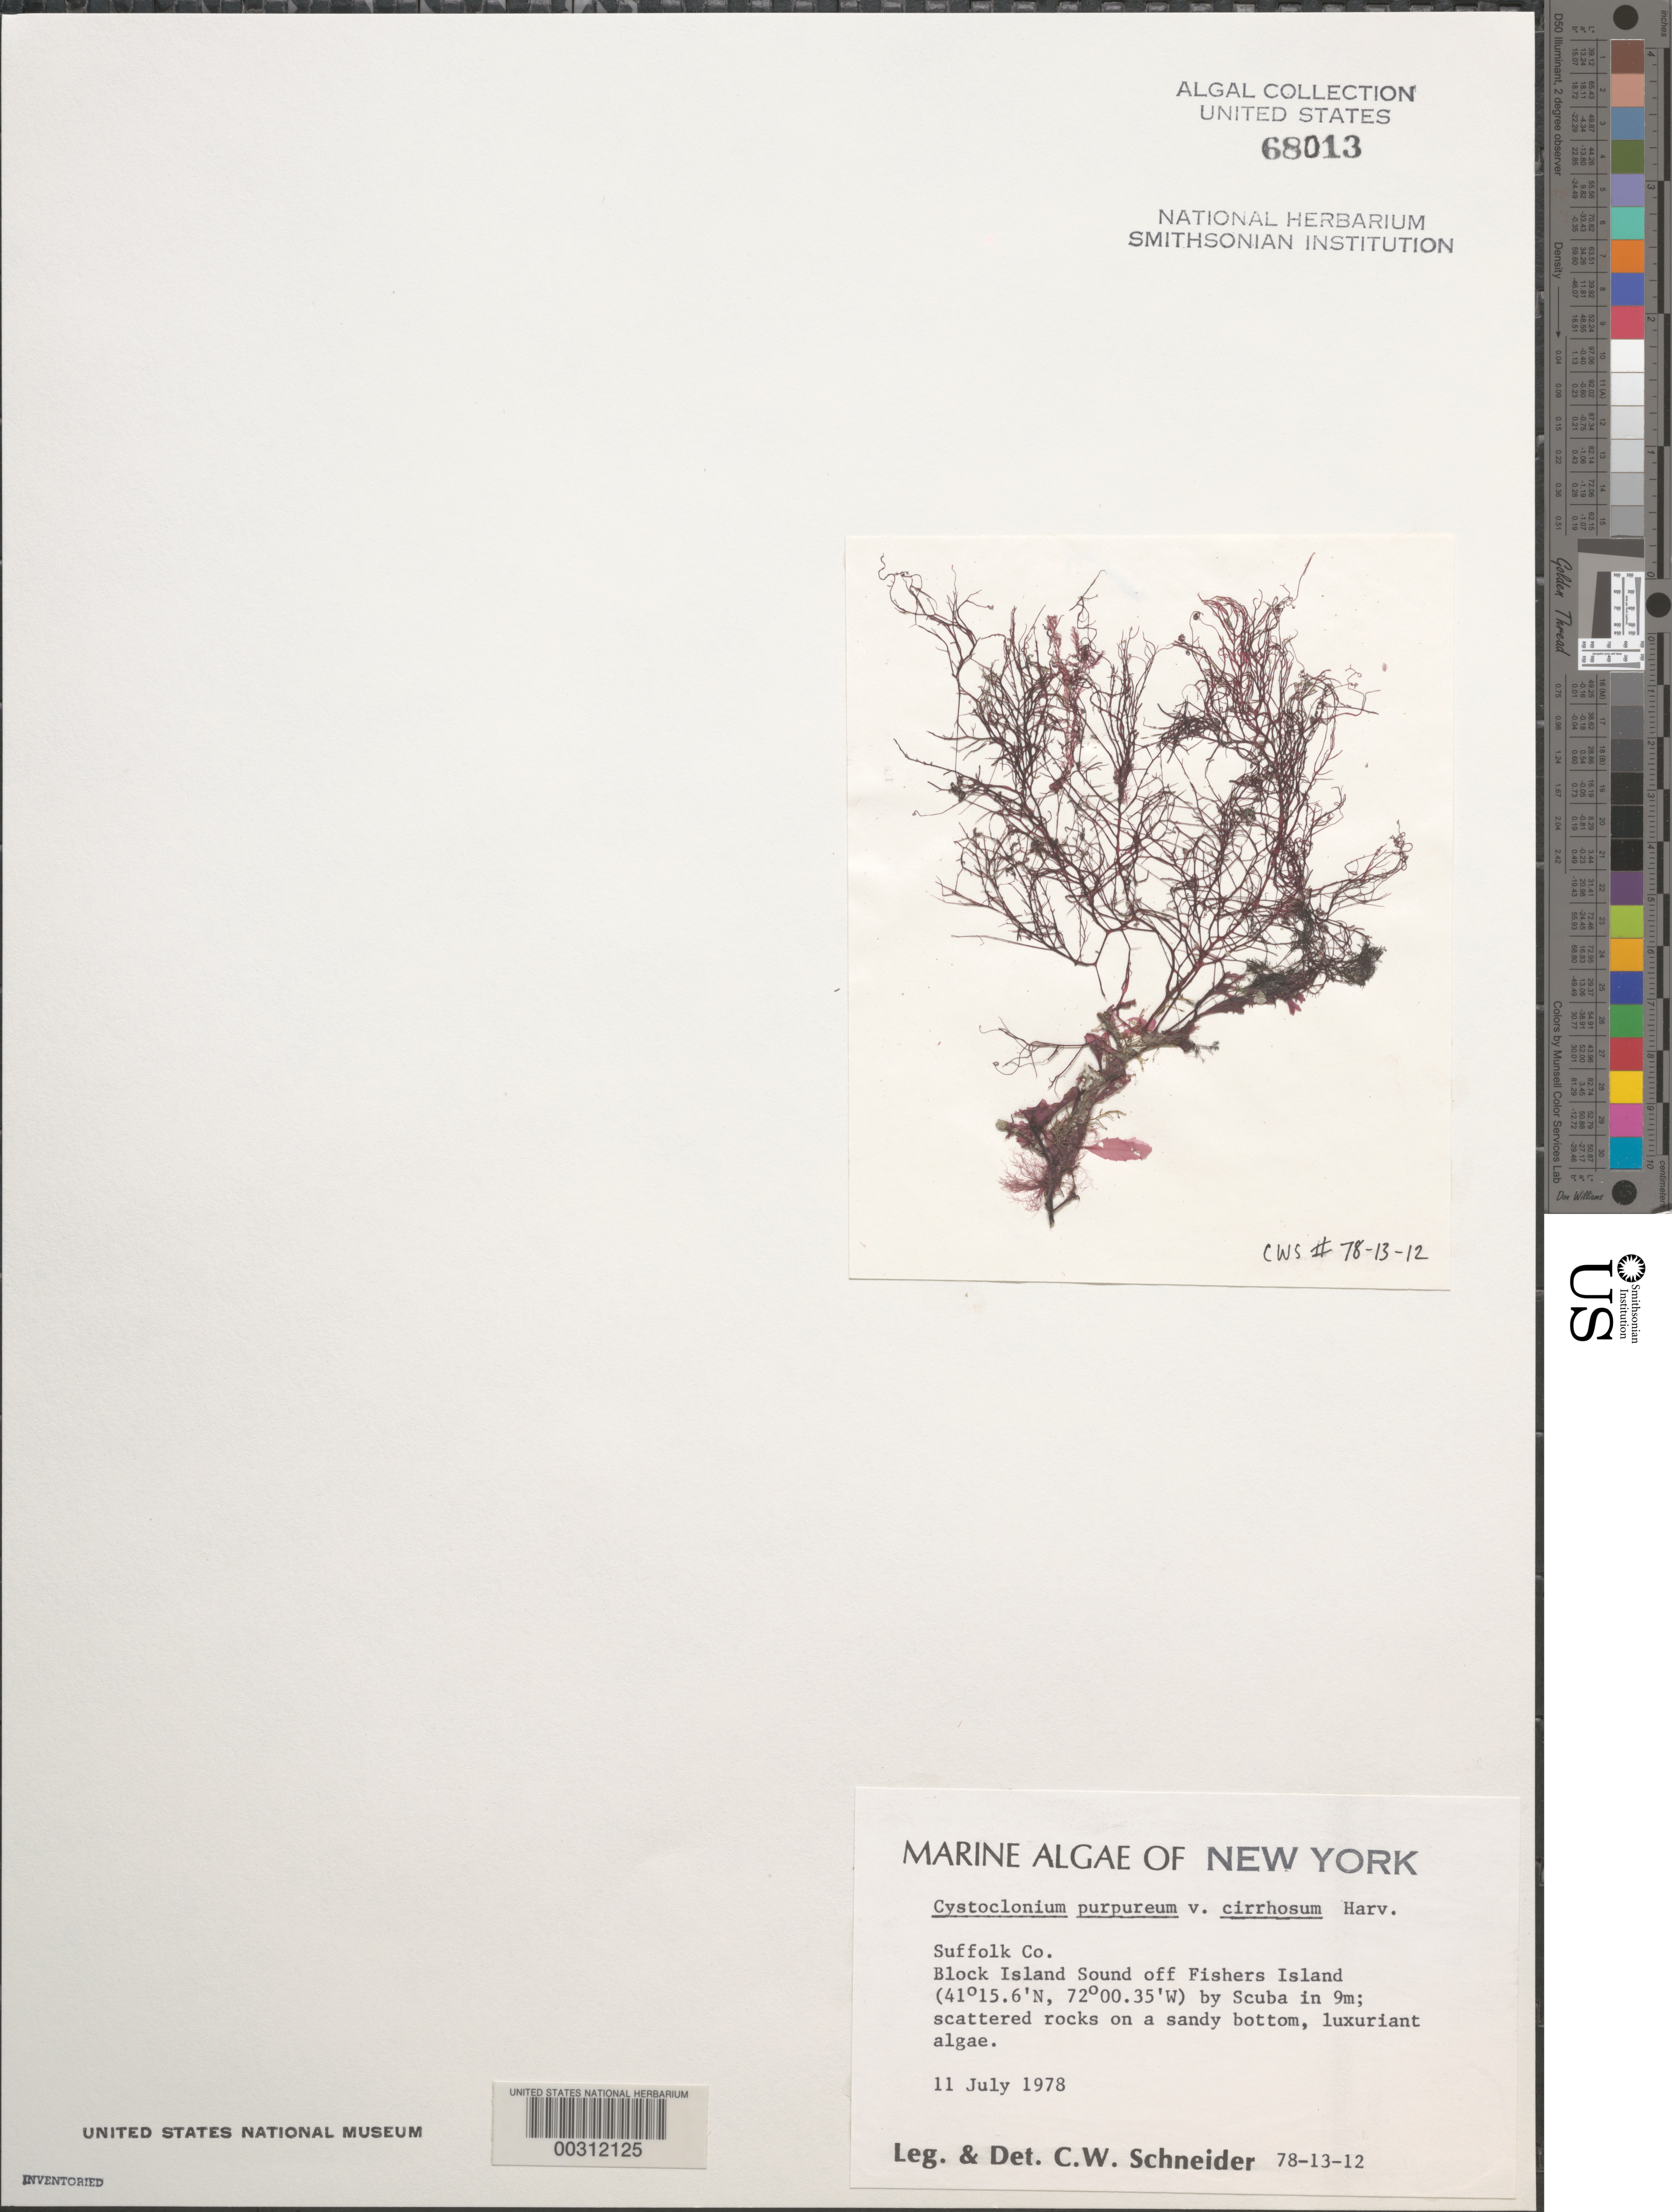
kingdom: Plantae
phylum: Rhodophyta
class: Florideophyceae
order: Gigartinales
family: Cystocloniaceae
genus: Cystoclonium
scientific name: Cystoclonium purpureum var. cirrhosum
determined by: Schneider, C. W.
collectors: C. W. Schneider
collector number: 78-13-12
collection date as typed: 11 Jul 1978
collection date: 1978-07-11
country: United States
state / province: New York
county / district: Suffolk County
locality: Block Island Sound off Fishers Island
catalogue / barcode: US 68013